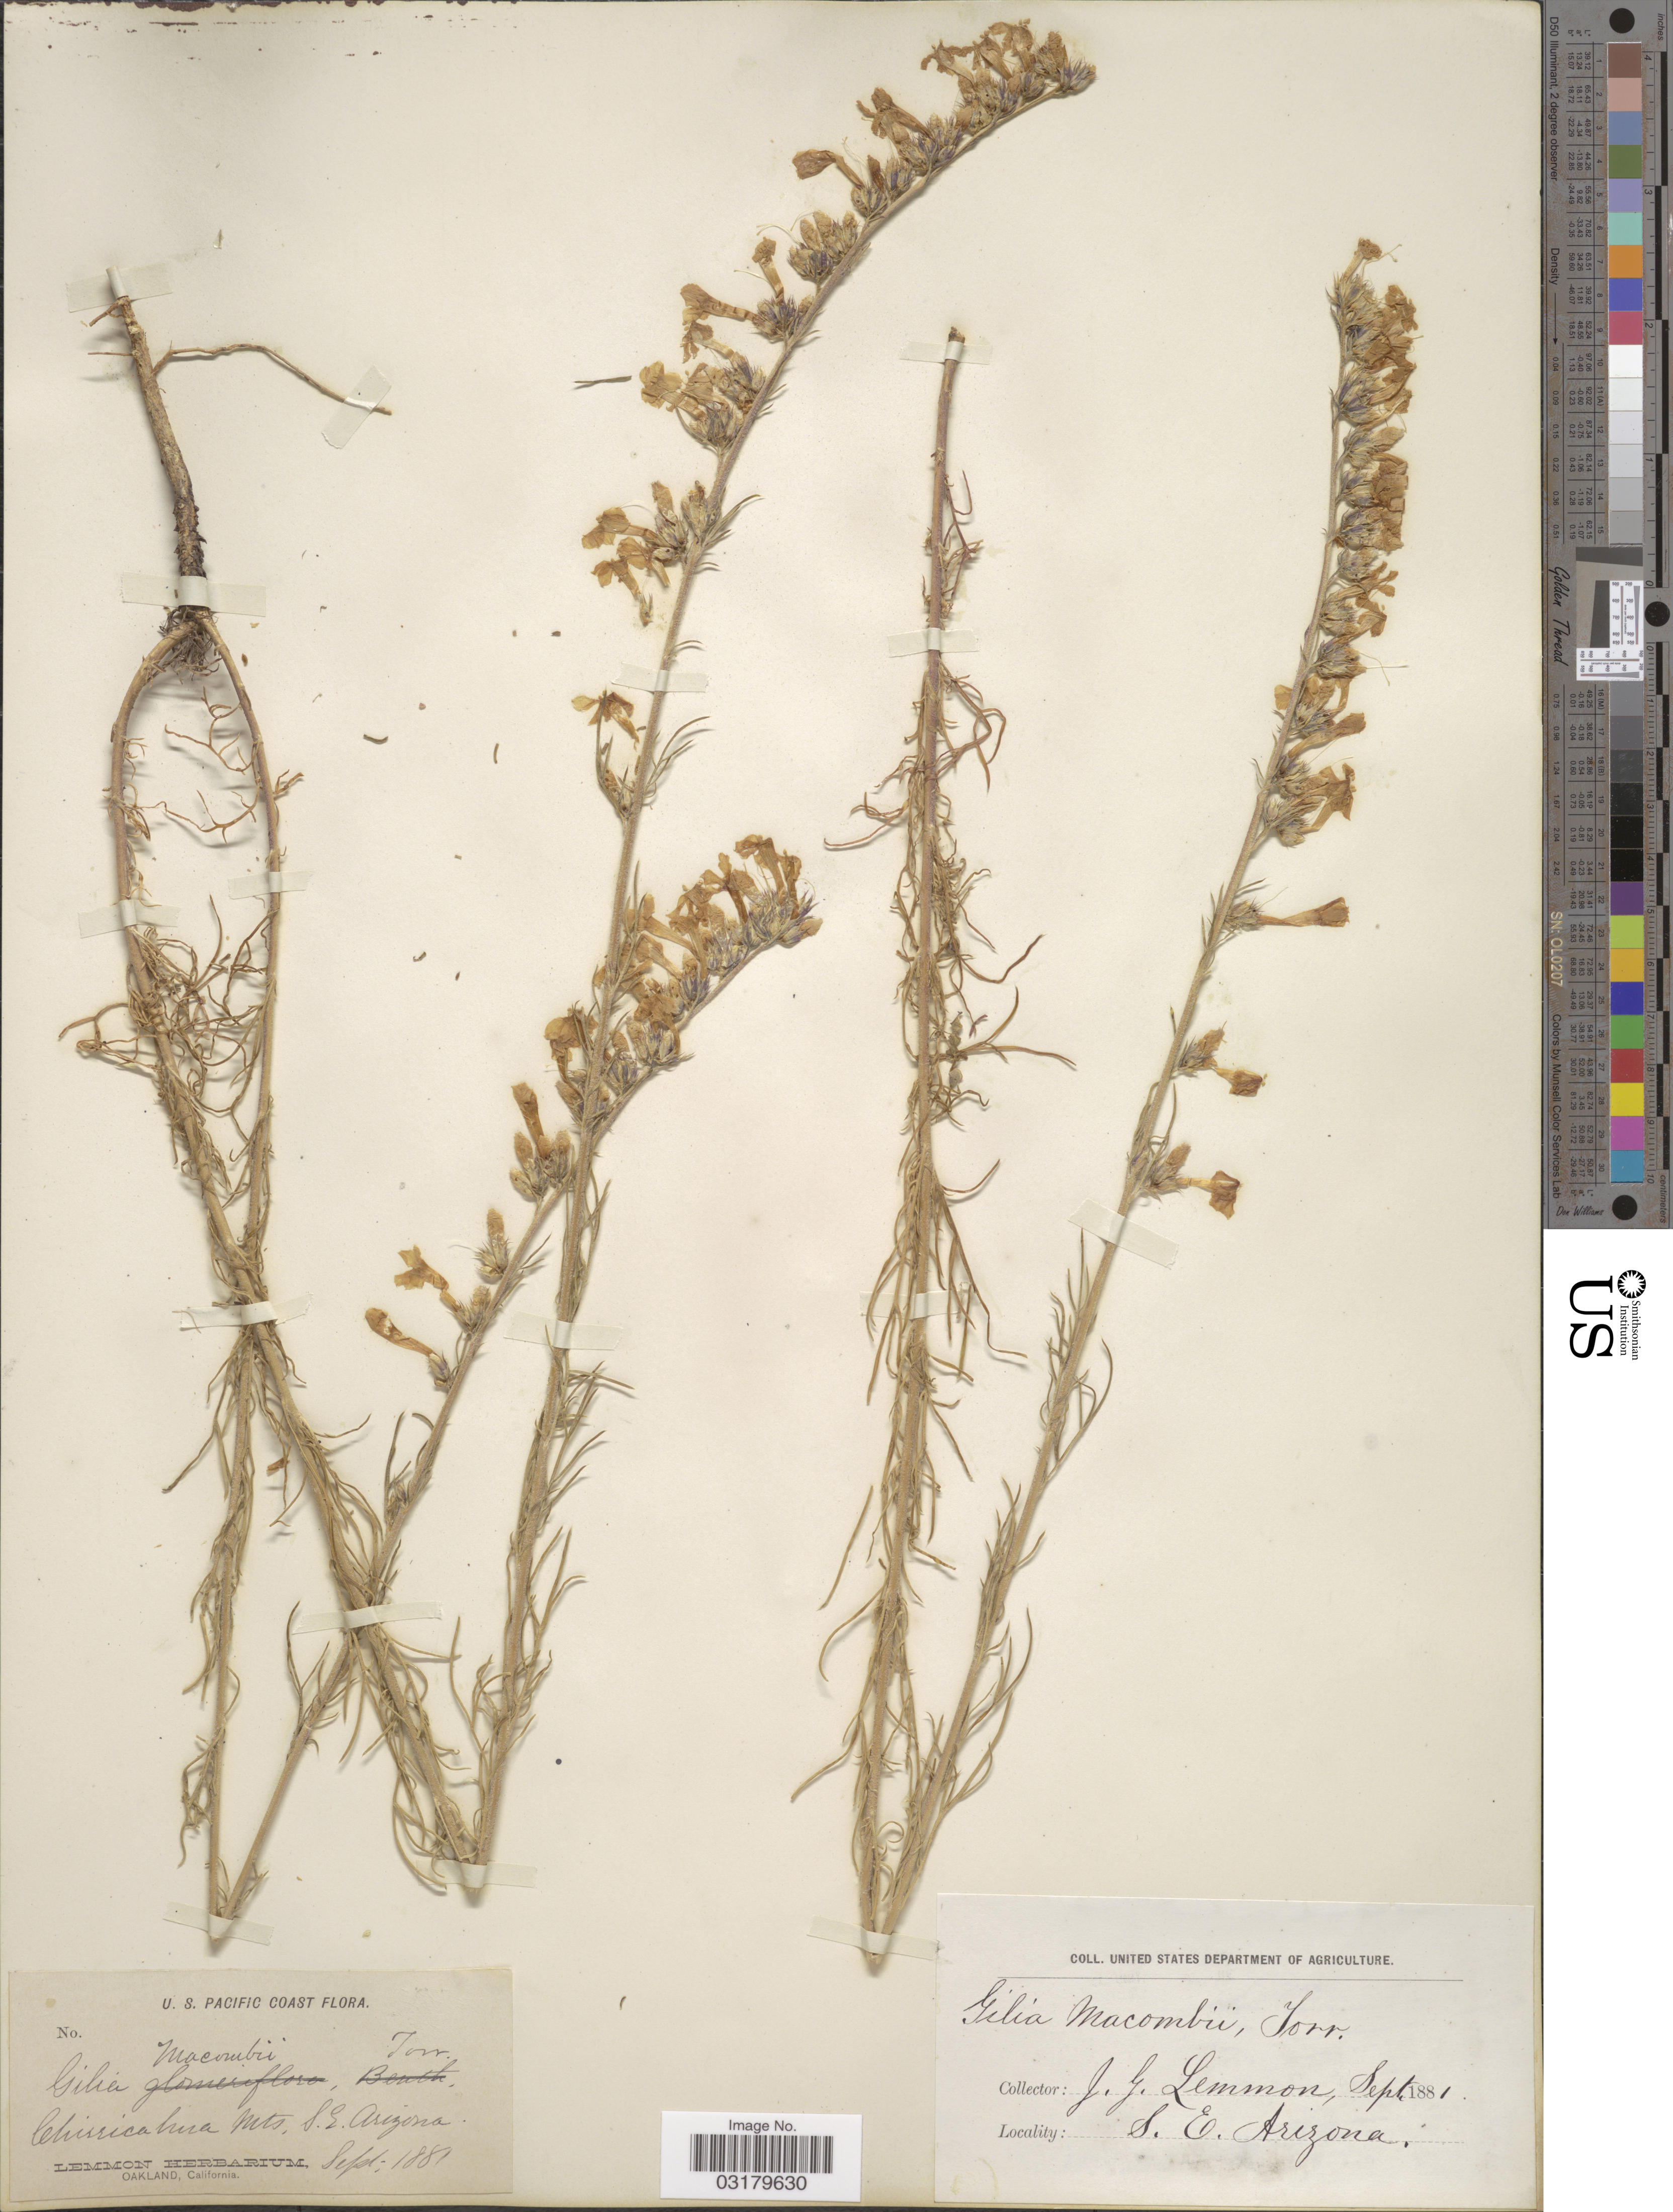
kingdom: Plantae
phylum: Tracheophyta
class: Magnoliopsida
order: Ericales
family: Polemoniaceae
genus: Ipomopsis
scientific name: Ipomopsis macombii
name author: (Torr. ex A. Gray) V.E. Grant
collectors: J. Lemmon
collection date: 1881-09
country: United States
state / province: Arizona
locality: U.S. Pacific Coast. Chiricahua Mts., S.E. Arizona.